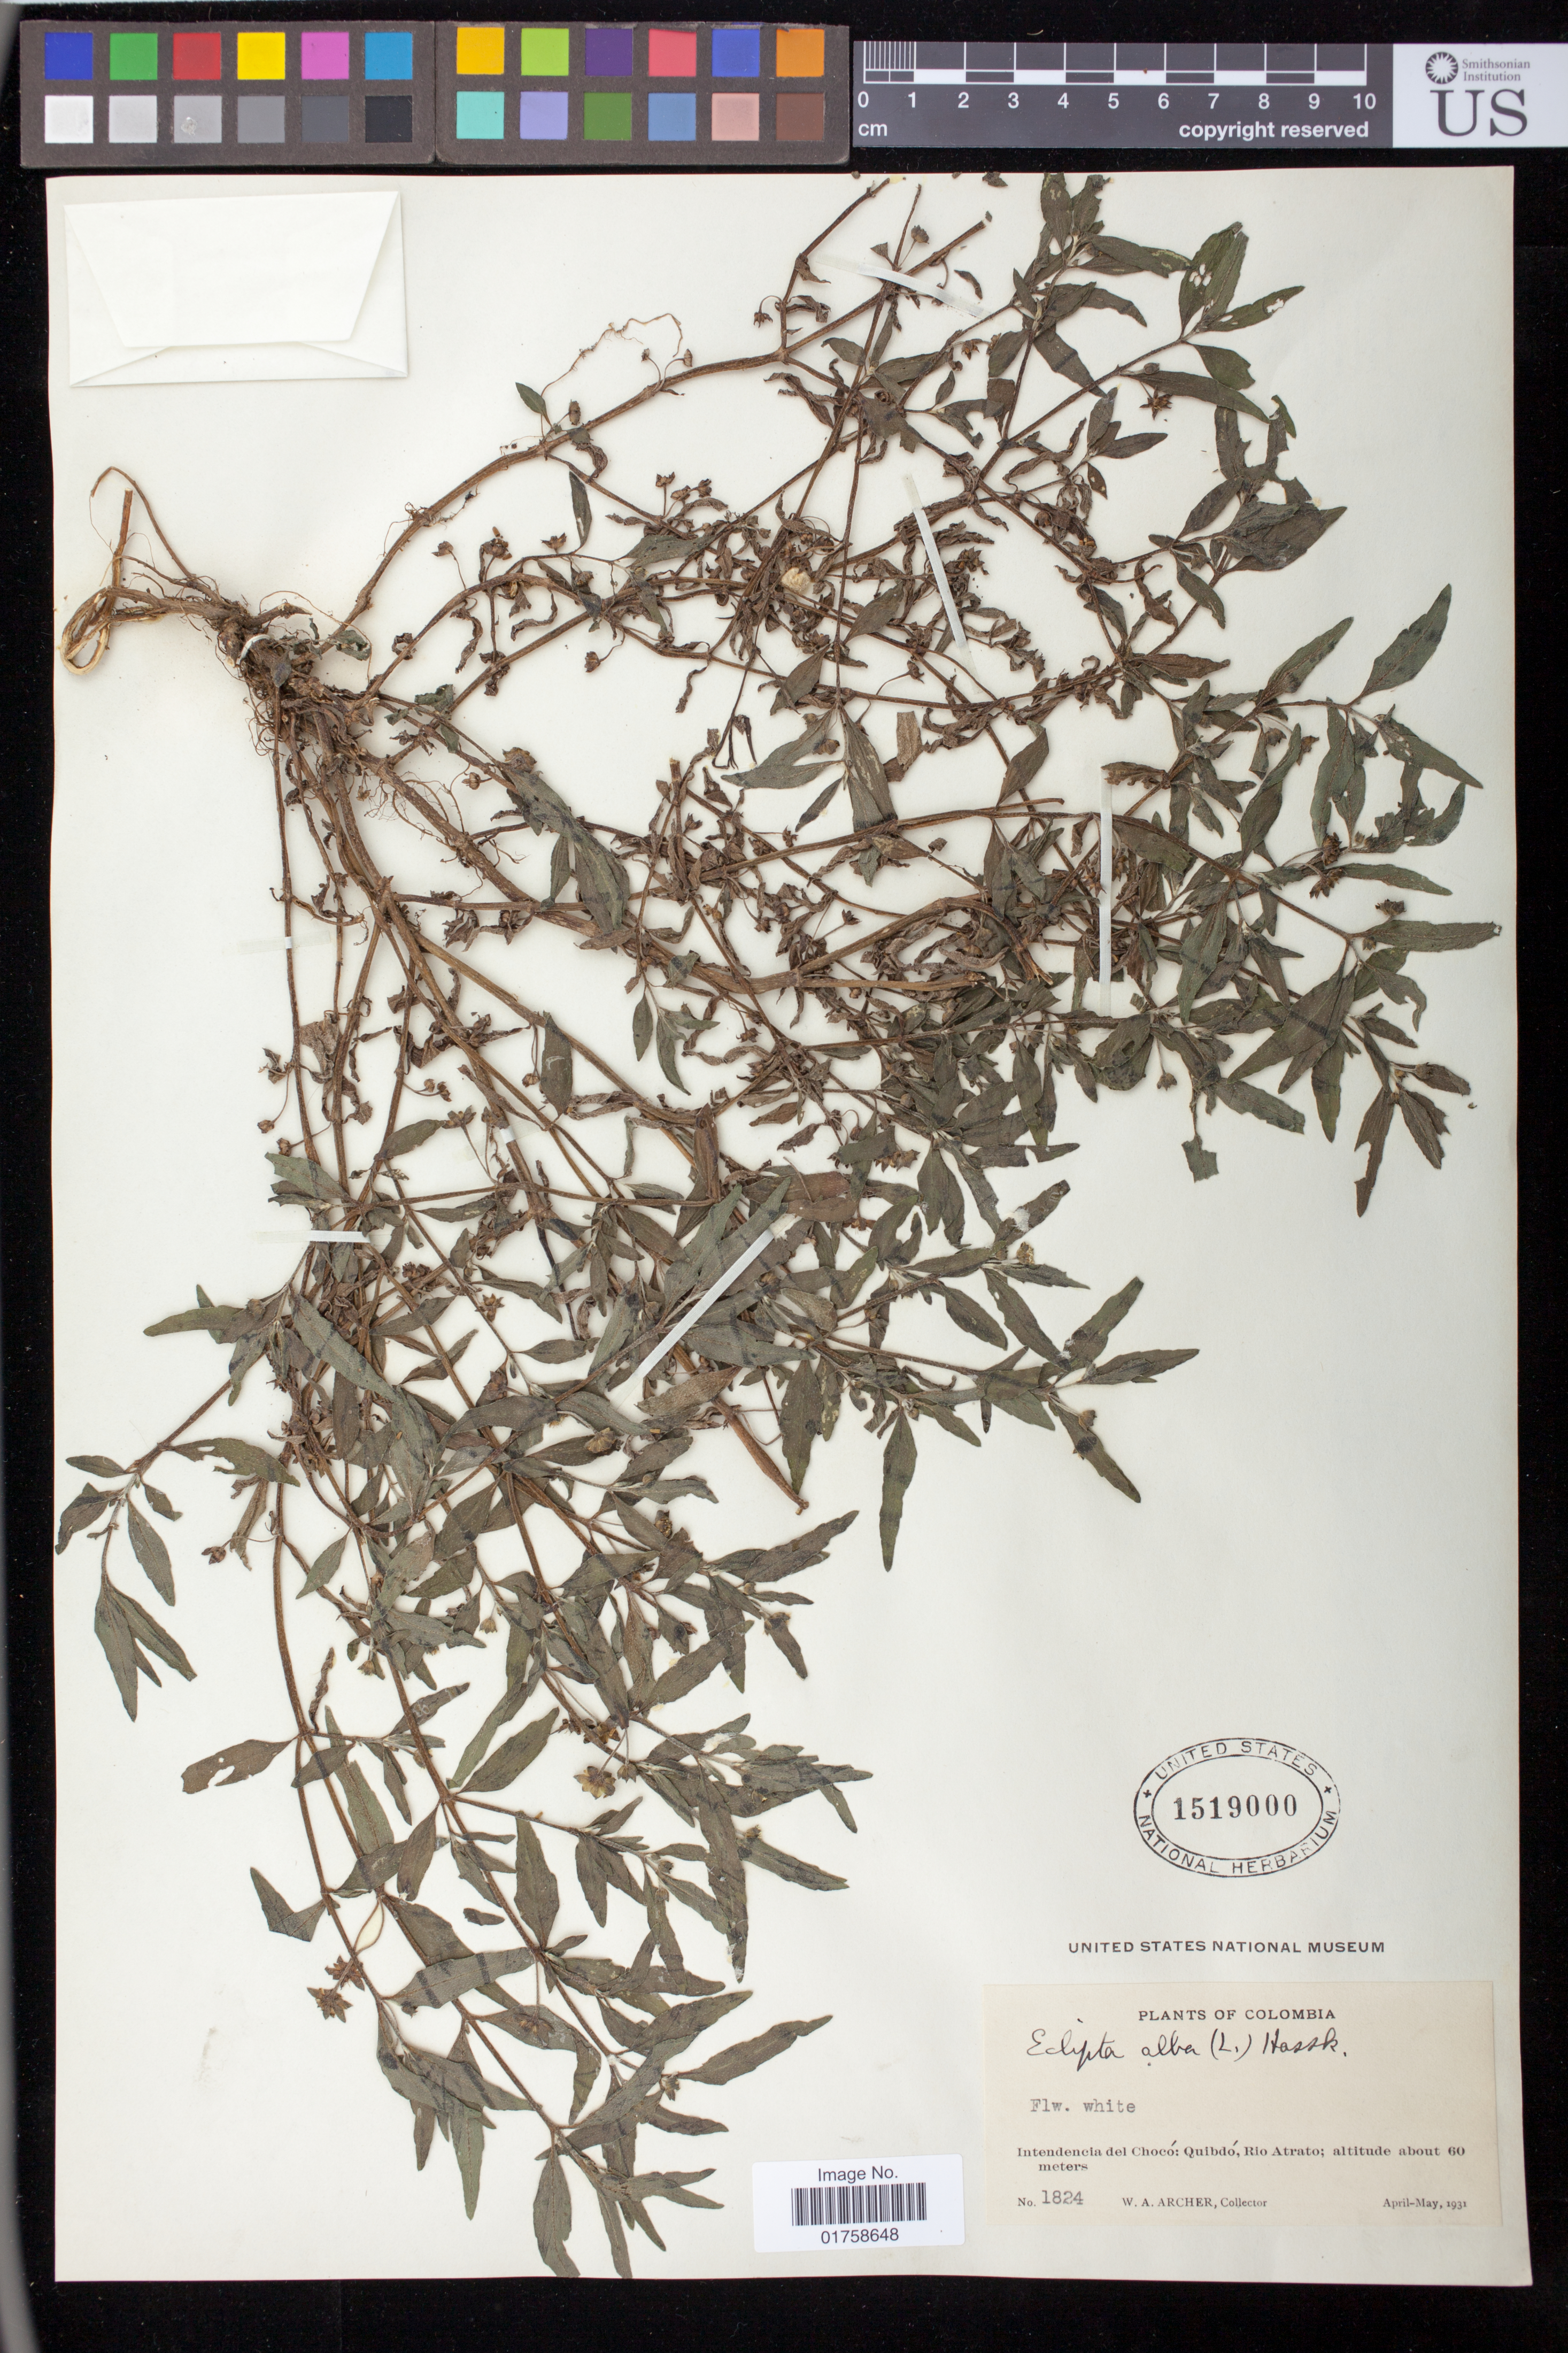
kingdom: Plantae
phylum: Tracheophyta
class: Magnoliopsida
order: Asterales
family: Asteraceae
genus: Eclipta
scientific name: Eclipta alba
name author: (L.) Hassk.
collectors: W. A. Archer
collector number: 1824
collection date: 1931-04/1931-05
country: Colombia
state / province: Choco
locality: Intendencia del Chocó: Quibdó, Rio Atrato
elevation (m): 60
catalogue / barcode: US 1519000